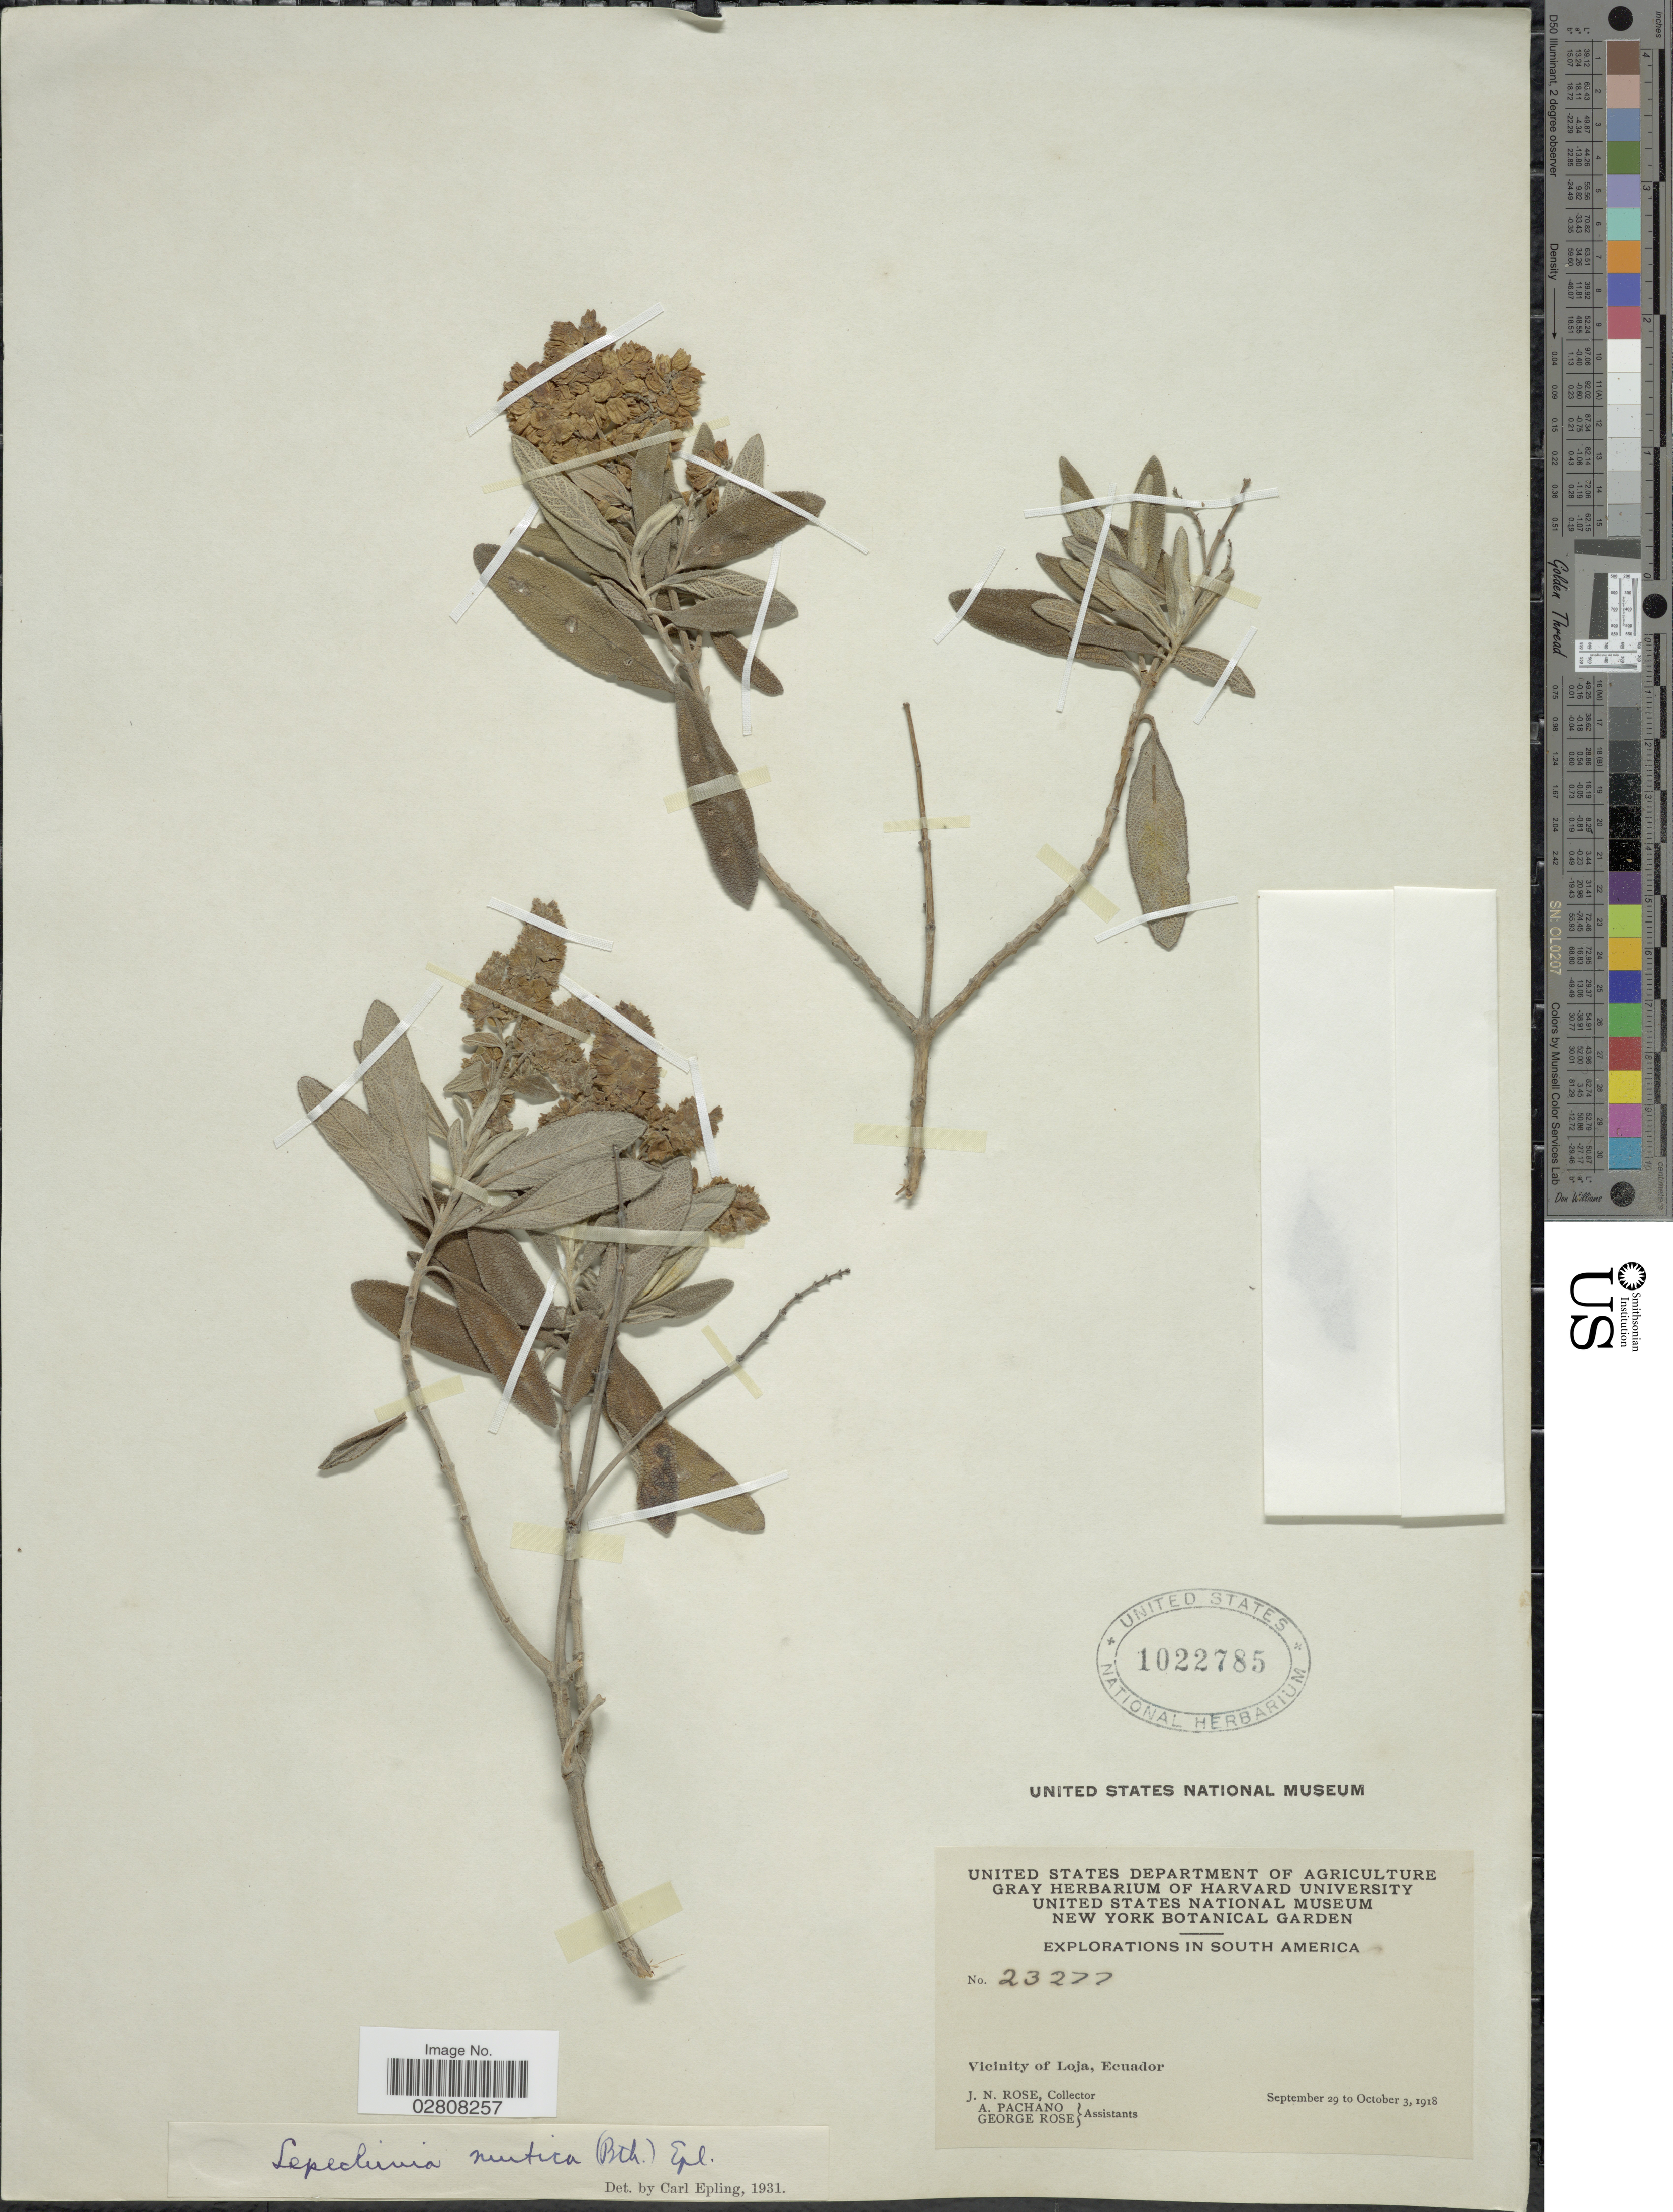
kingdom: Plantae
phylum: Tracheophyta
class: Magnoliopsida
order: Lamiales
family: Lamiaceae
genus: Lepechinia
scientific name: Lepechinia mutica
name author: (Benth.) Epling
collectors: J. N. Rose, A. Pachano & G. Rose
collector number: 23277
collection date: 1918-09-29/1918-10-03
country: Ecuador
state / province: Loja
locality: Vicinity of Loja.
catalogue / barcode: US 1022785